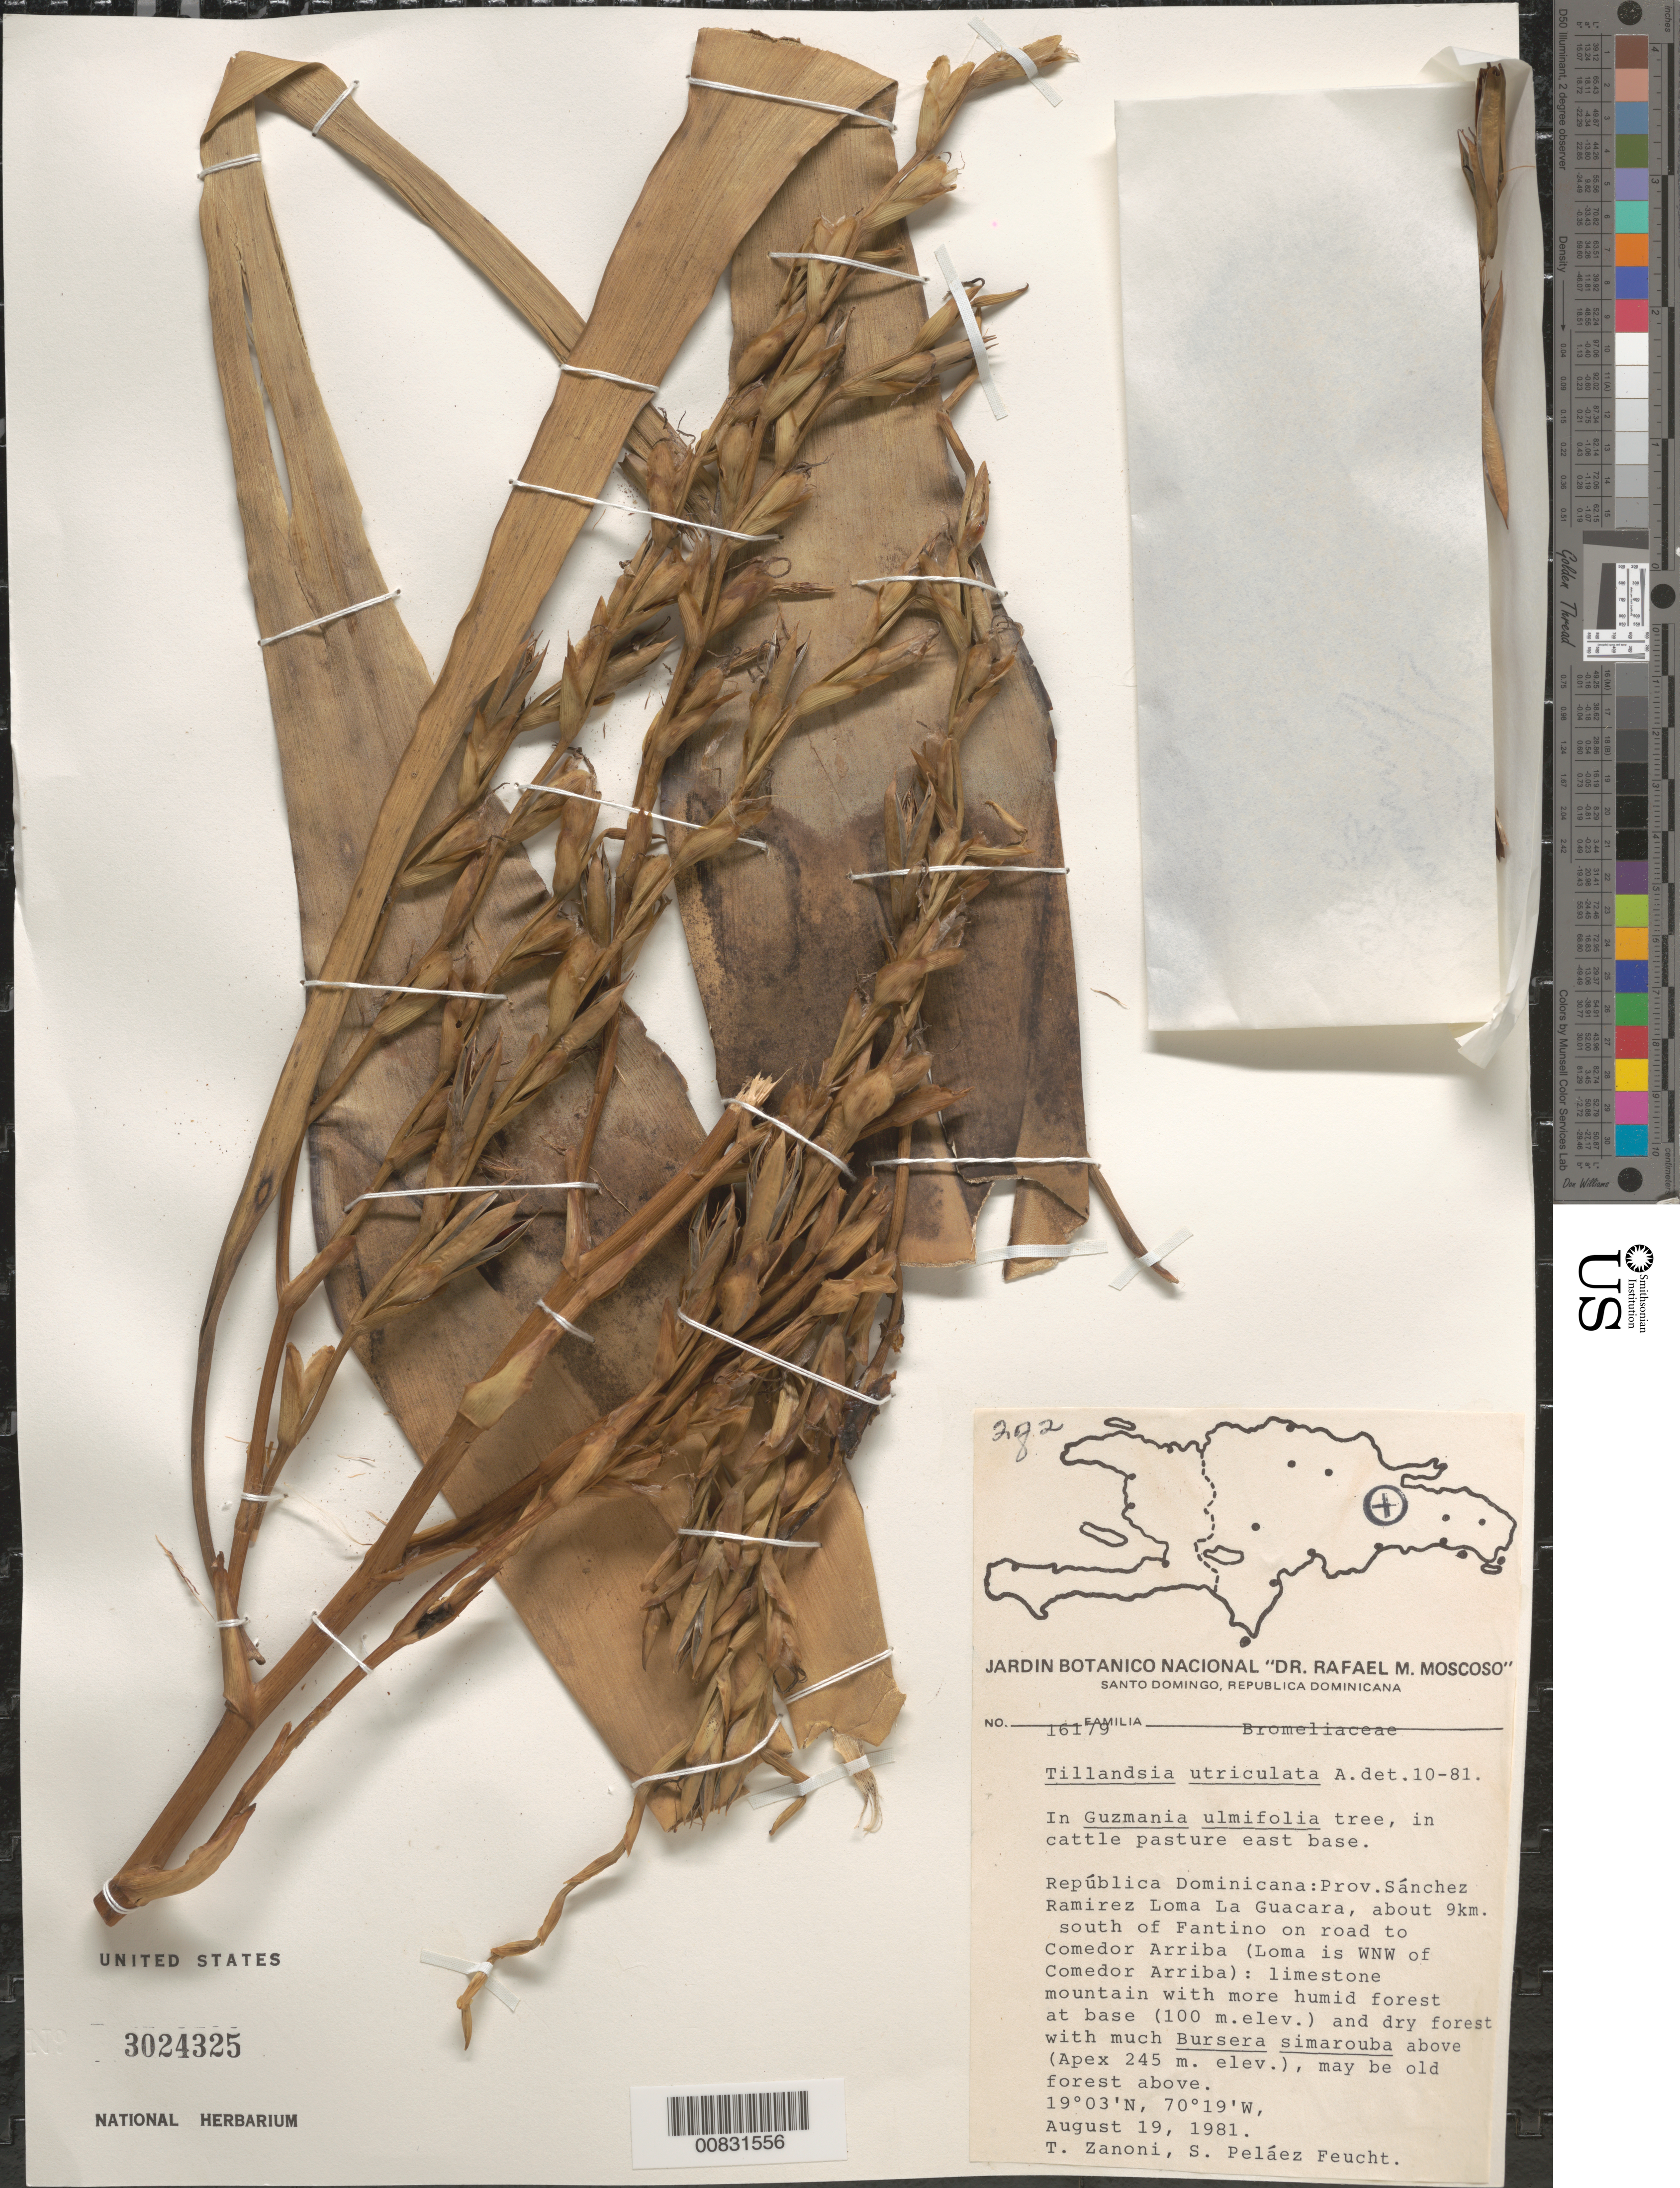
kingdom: Plantae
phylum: Tracheophyta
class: Liliopsida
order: Poales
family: Bromeliaceae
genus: Tillandsia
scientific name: Tillandsia utriculata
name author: L.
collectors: T. A. Zanoni & S. Peláez Feucht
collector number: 16179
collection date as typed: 19 Aug 1981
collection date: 1981-08-19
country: Dominican Republic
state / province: Sanchez Ramirez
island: Hispaniola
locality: Loma la Guacara, about 9 km. south of Fantino on road to Comedor Arriba (Loma is WNW of Comedor Arriba).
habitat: In Guzmania ulmifolia tree, in cattle pasture east base. Limestone mountain with more humid forest at base and dry forest …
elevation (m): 100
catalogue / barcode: US 3024325